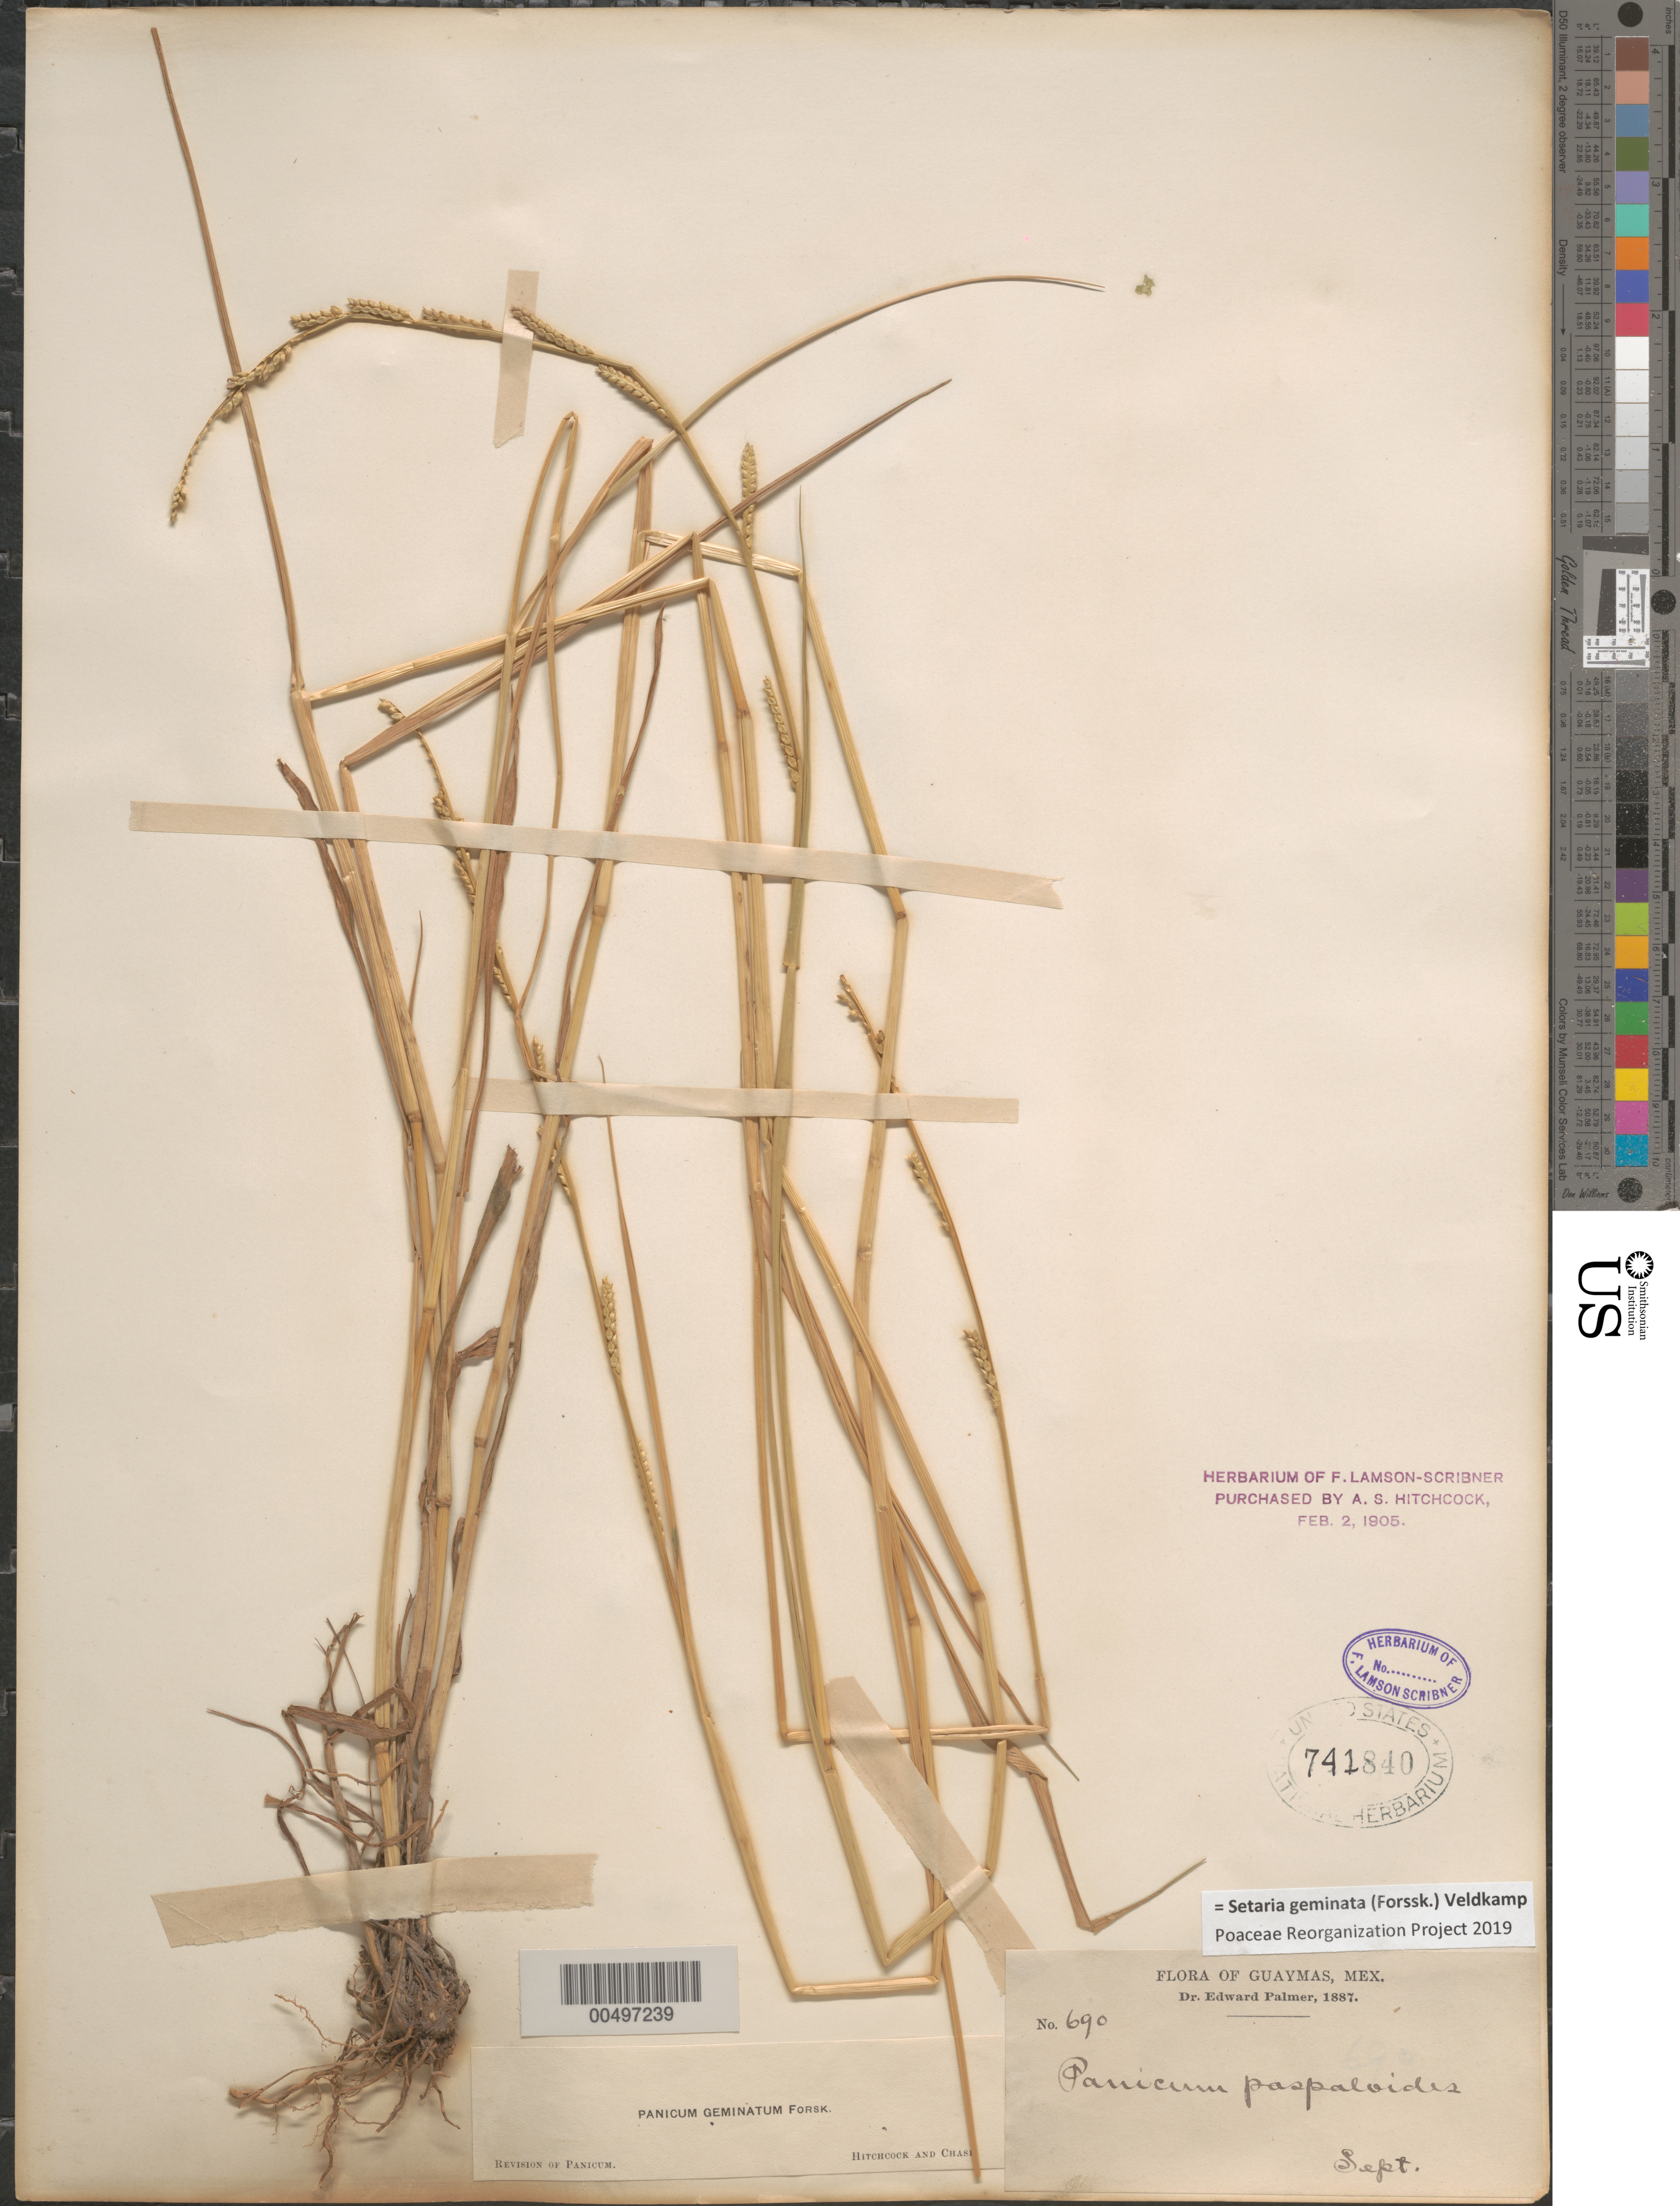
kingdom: Plantae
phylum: Tracheophyta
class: Liliopsida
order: Poales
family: Poaceae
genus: Setaria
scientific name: Setaria geminata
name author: (Forssk.) Veldkamp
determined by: Poaceae Reorganization Project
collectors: E. Palmer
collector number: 690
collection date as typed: Sep 1887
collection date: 1887-09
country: Mexico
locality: Guaymas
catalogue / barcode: US 741840